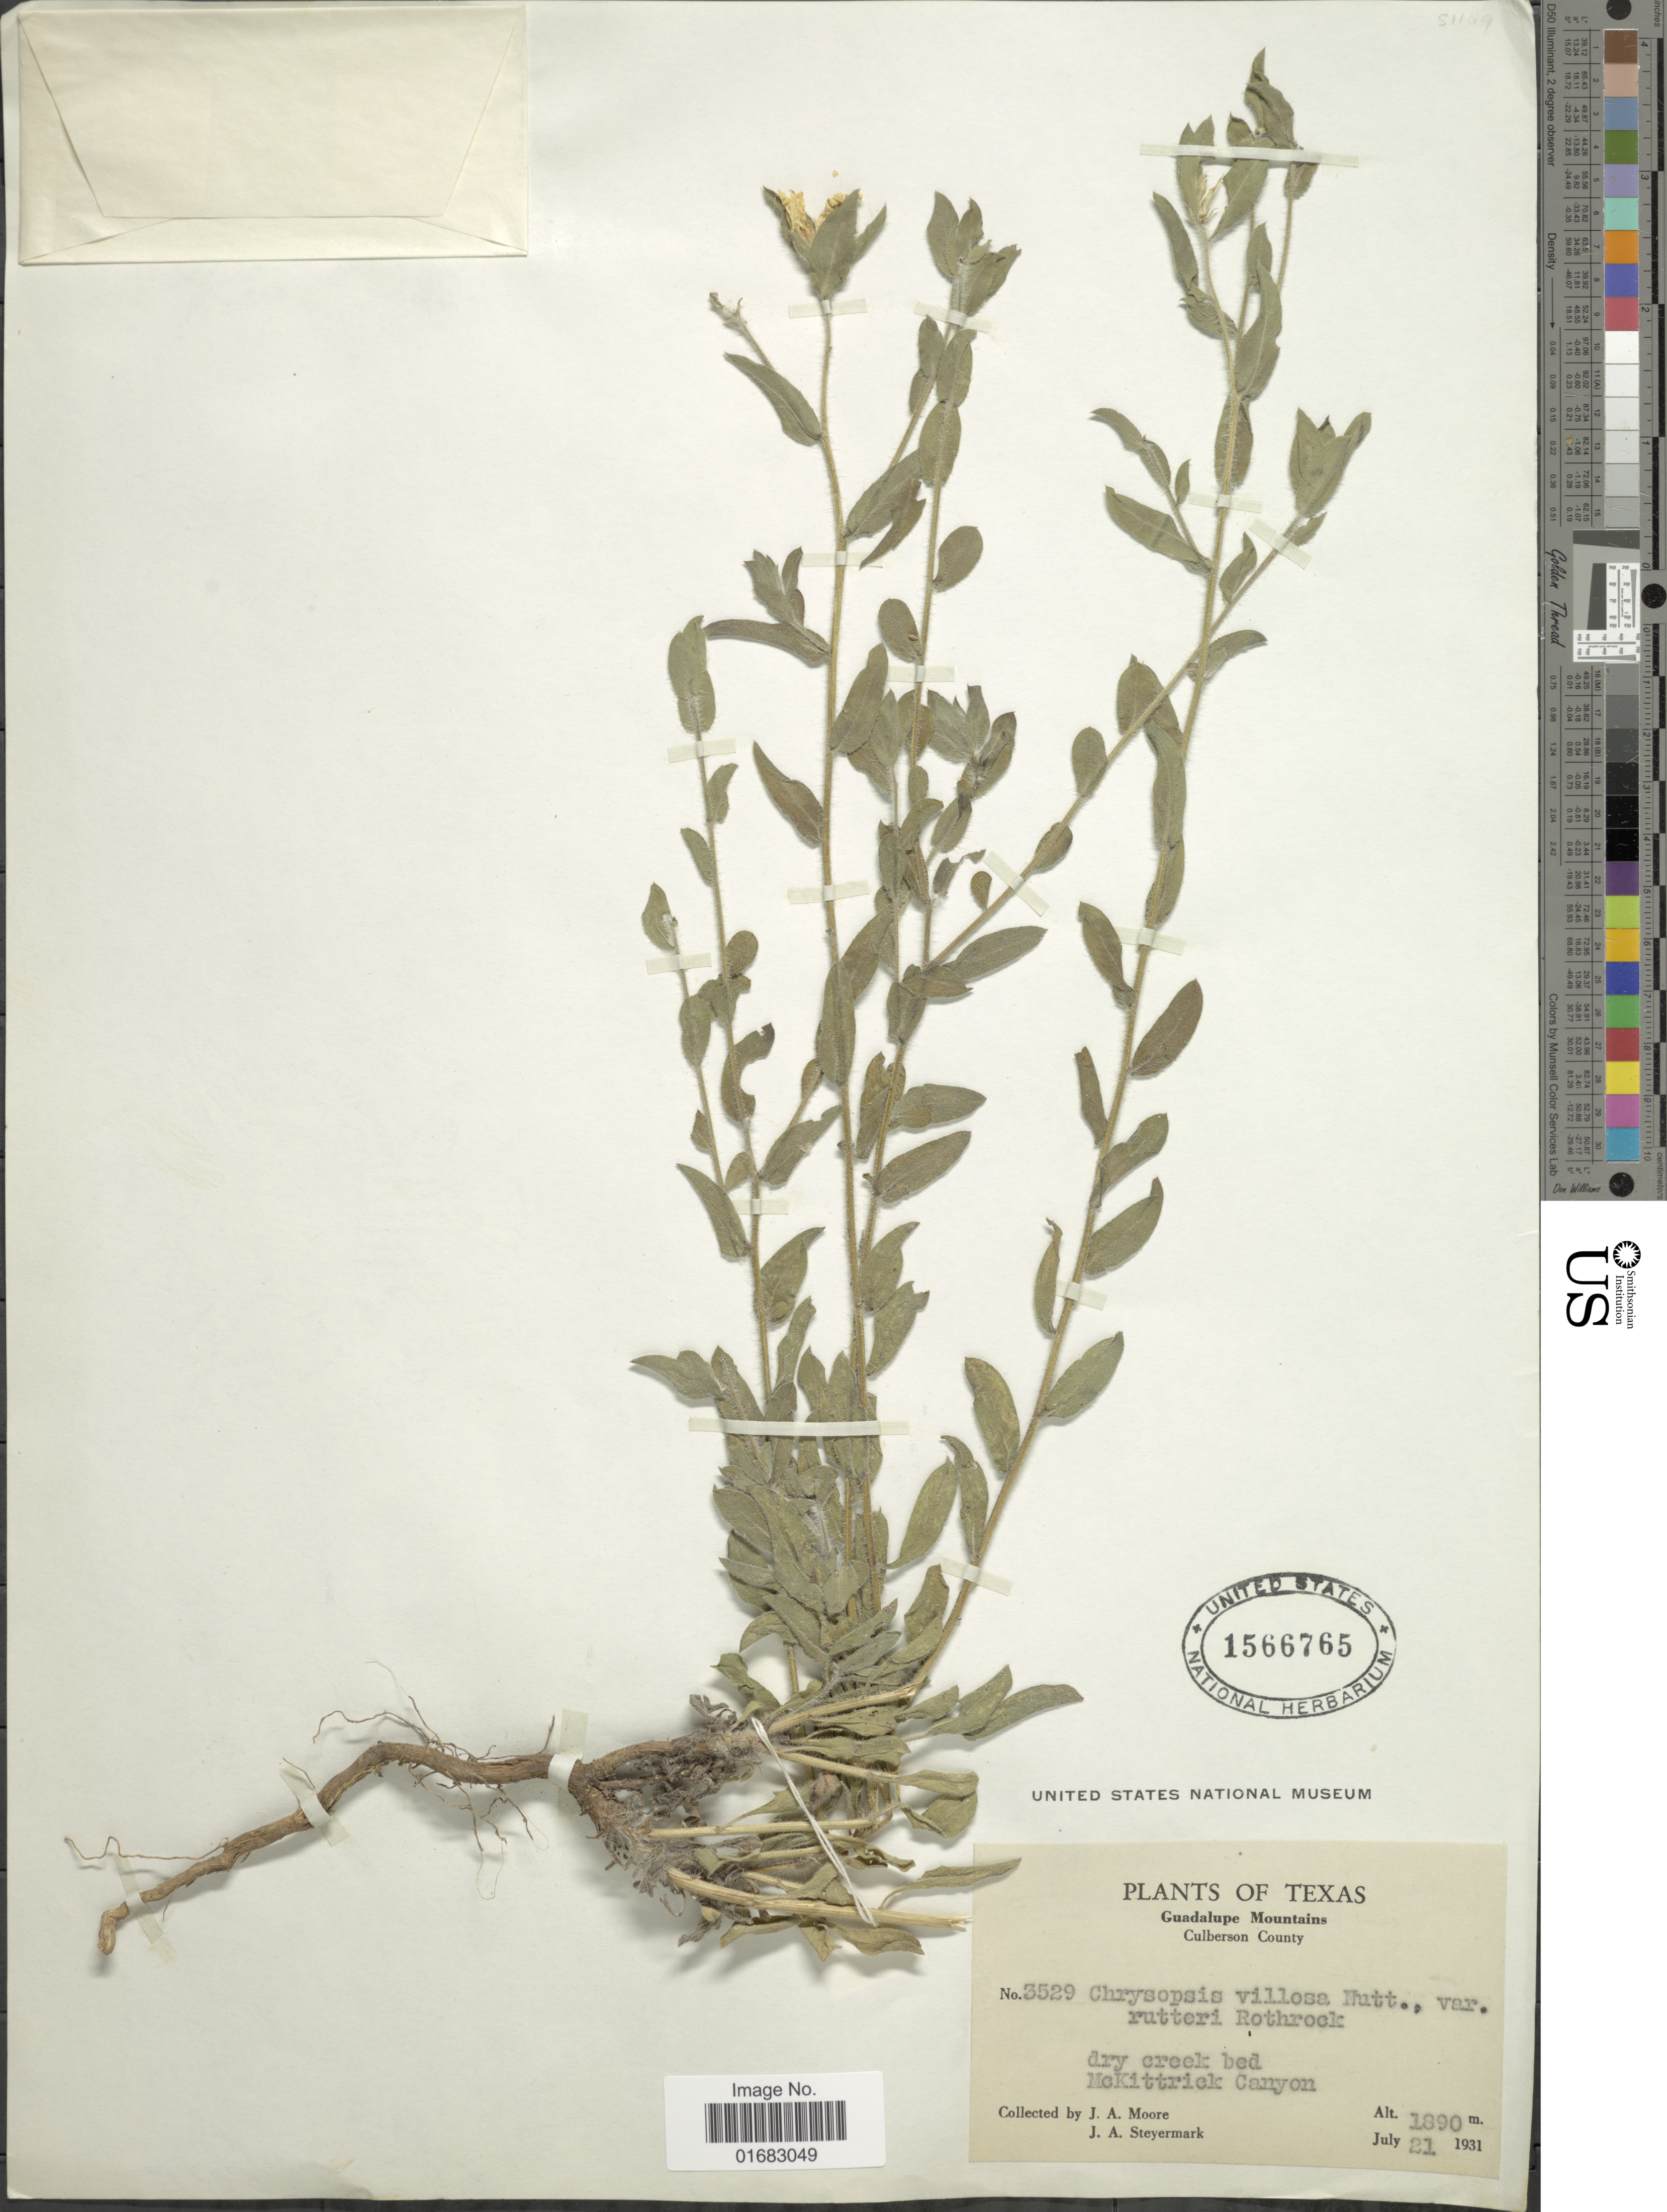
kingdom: Plantae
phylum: Tracheophyta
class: Magnoliopsida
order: Asterales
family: Asteraceae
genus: Heterotheca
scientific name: Heterotheca villosa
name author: (Pursh) Shinners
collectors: J. A. Moore & J. Steyermark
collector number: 3529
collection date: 1931-07-21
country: United States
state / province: Texas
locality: Texas. Guadalupe Mountains. Culberson County. Dry creek bed. McKittrick Canyon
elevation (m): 1890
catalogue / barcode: US 1566765